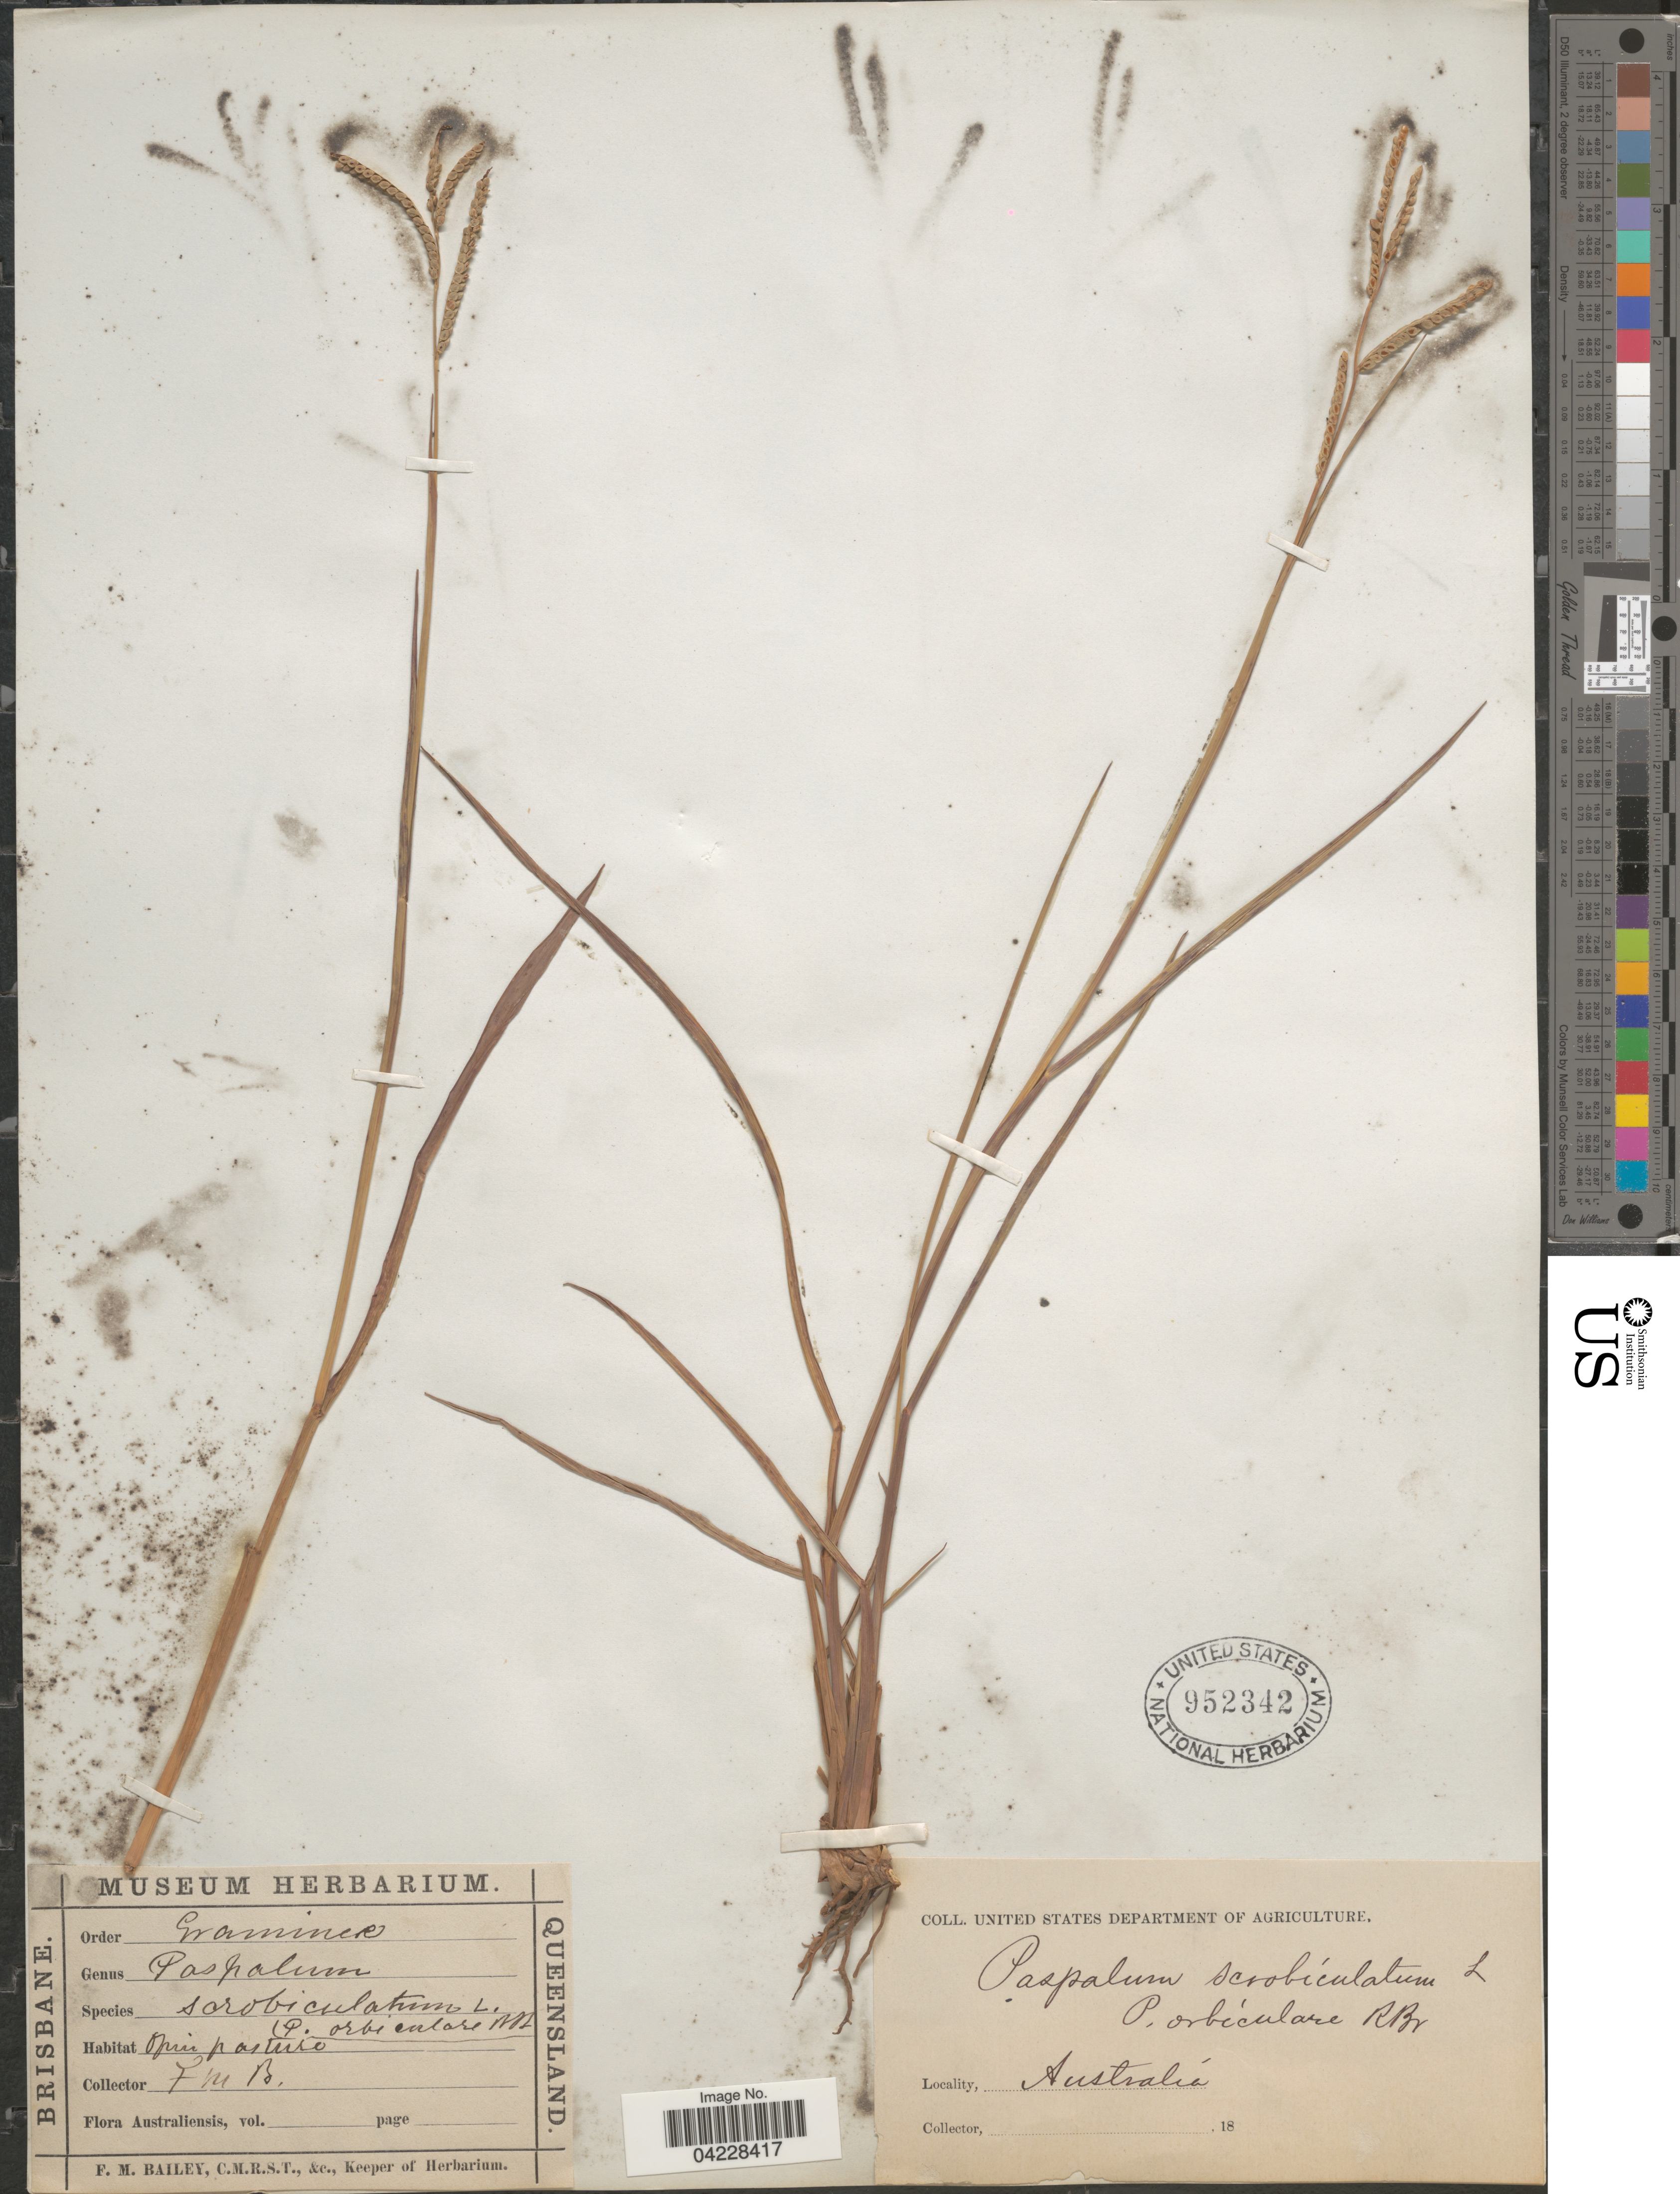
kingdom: Plantae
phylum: Tracheophyta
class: Liliopsida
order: Poales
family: Poaceae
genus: Paspalum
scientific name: Paspalum scrobiculatum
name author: L.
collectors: F. M. Bailey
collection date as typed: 18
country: Australia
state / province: Queensland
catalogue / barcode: US 952342